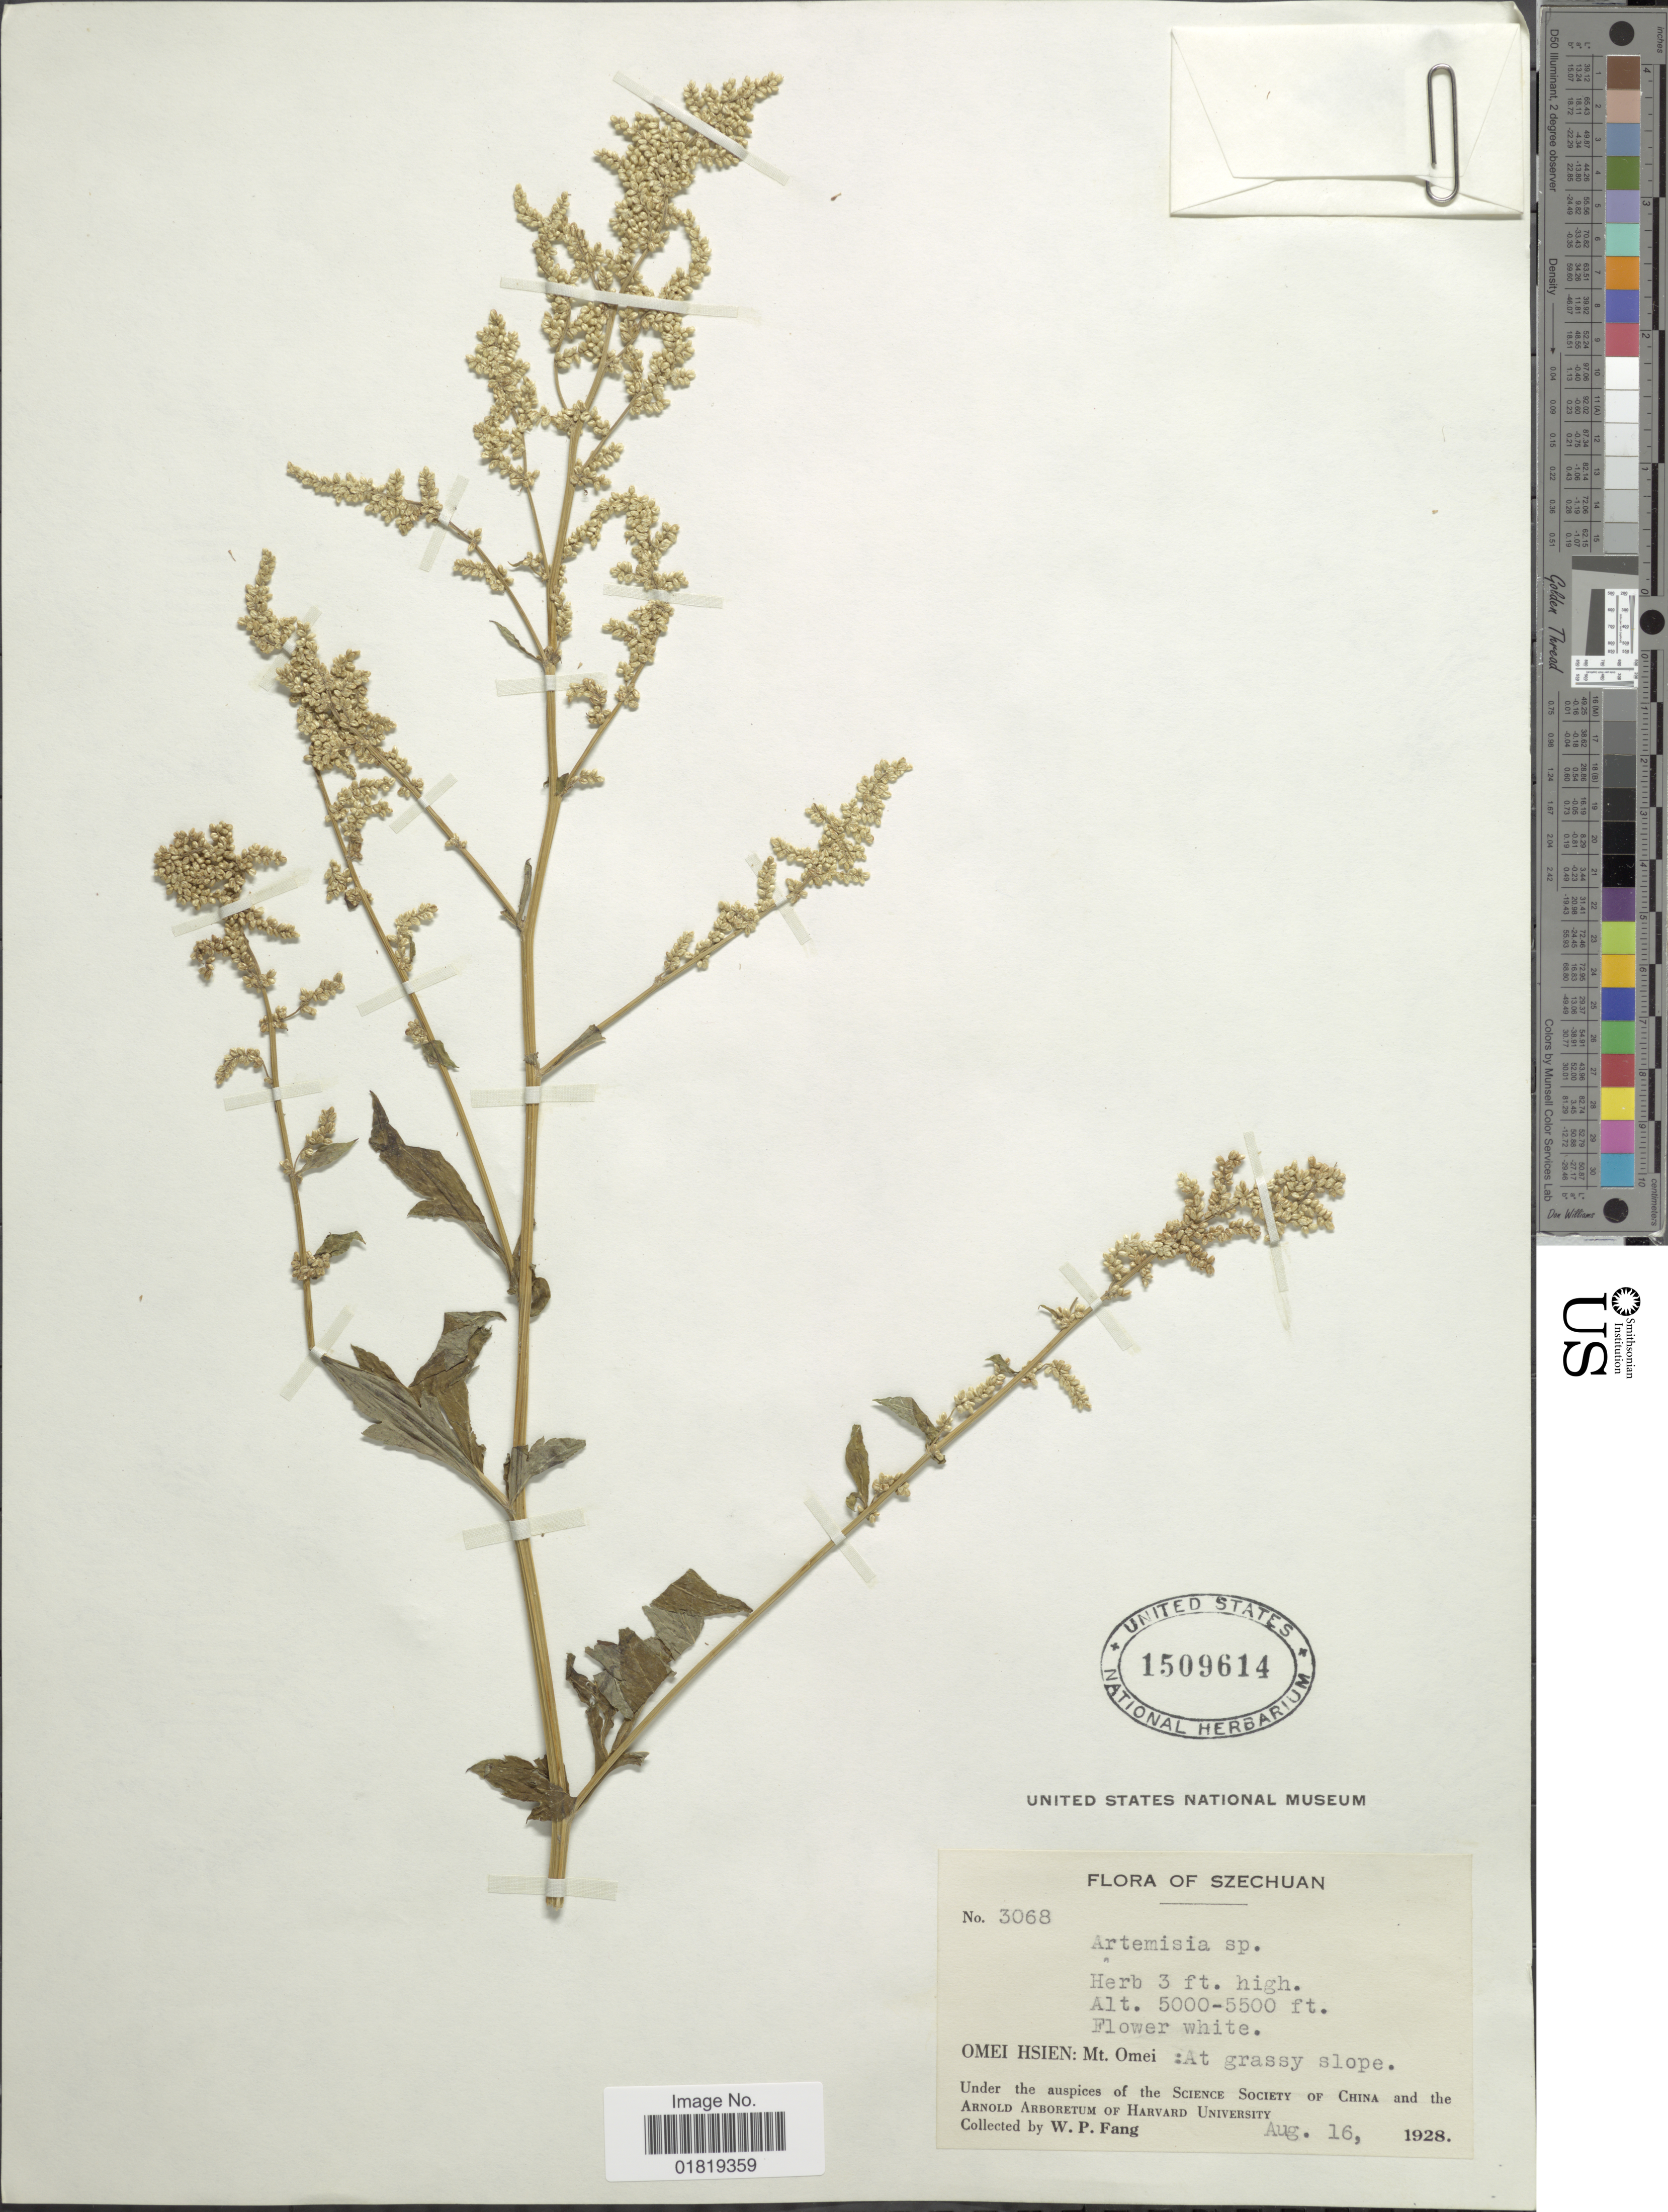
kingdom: Plantae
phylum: Tracheophyta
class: Magnoliopsida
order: Asterales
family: Asteraceae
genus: Artemisia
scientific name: Artemisia sp.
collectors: W. P. Fang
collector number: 3068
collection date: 1928-08-16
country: China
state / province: Sichuan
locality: Szechuan, Omei Hsien: Mt. Omei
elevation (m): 1524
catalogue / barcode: US 1509614